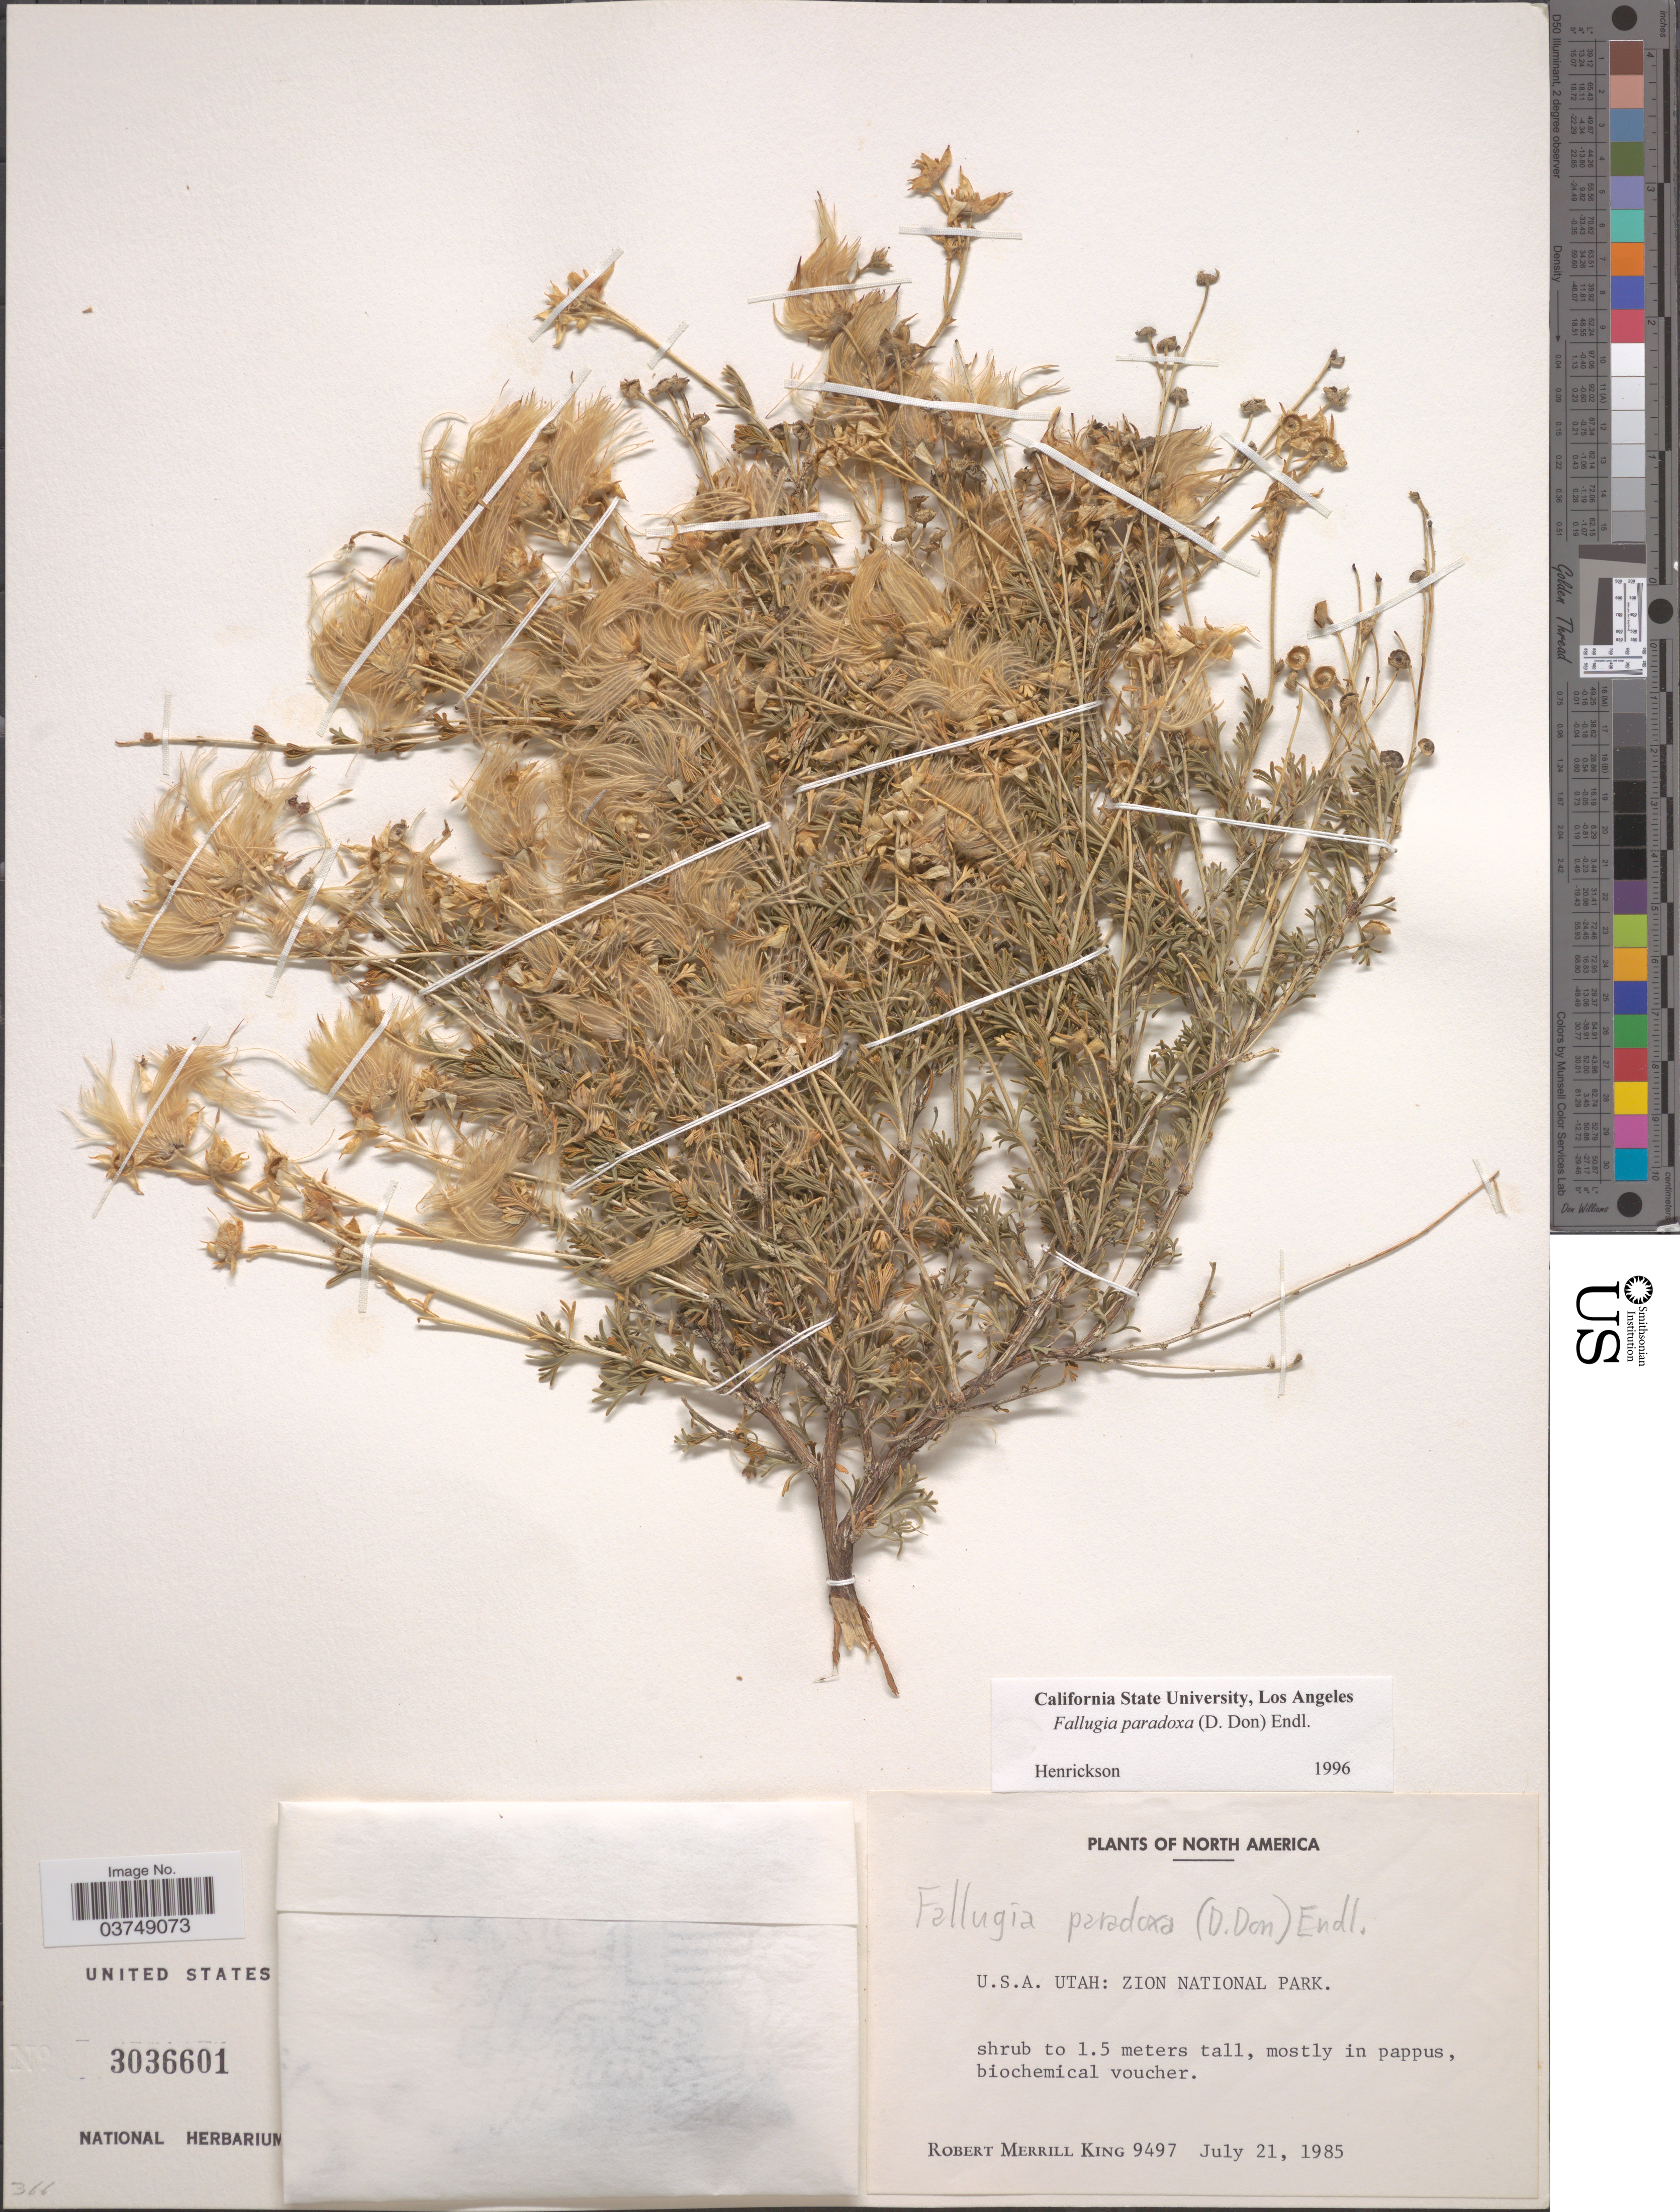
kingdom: Plantae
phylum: Tracheophyta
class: Magnoliopsida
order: Rosales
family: Rosaceae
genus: Fallugia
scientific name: Fallugia paradoxa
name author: (D. Don ex Tilloch & T. Taylor) Endl. ex Torr.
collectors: R. M. King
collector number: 9497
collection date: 1985-07-21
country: United States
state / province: Utah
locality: Zion National Park.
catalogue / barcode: US 3036601